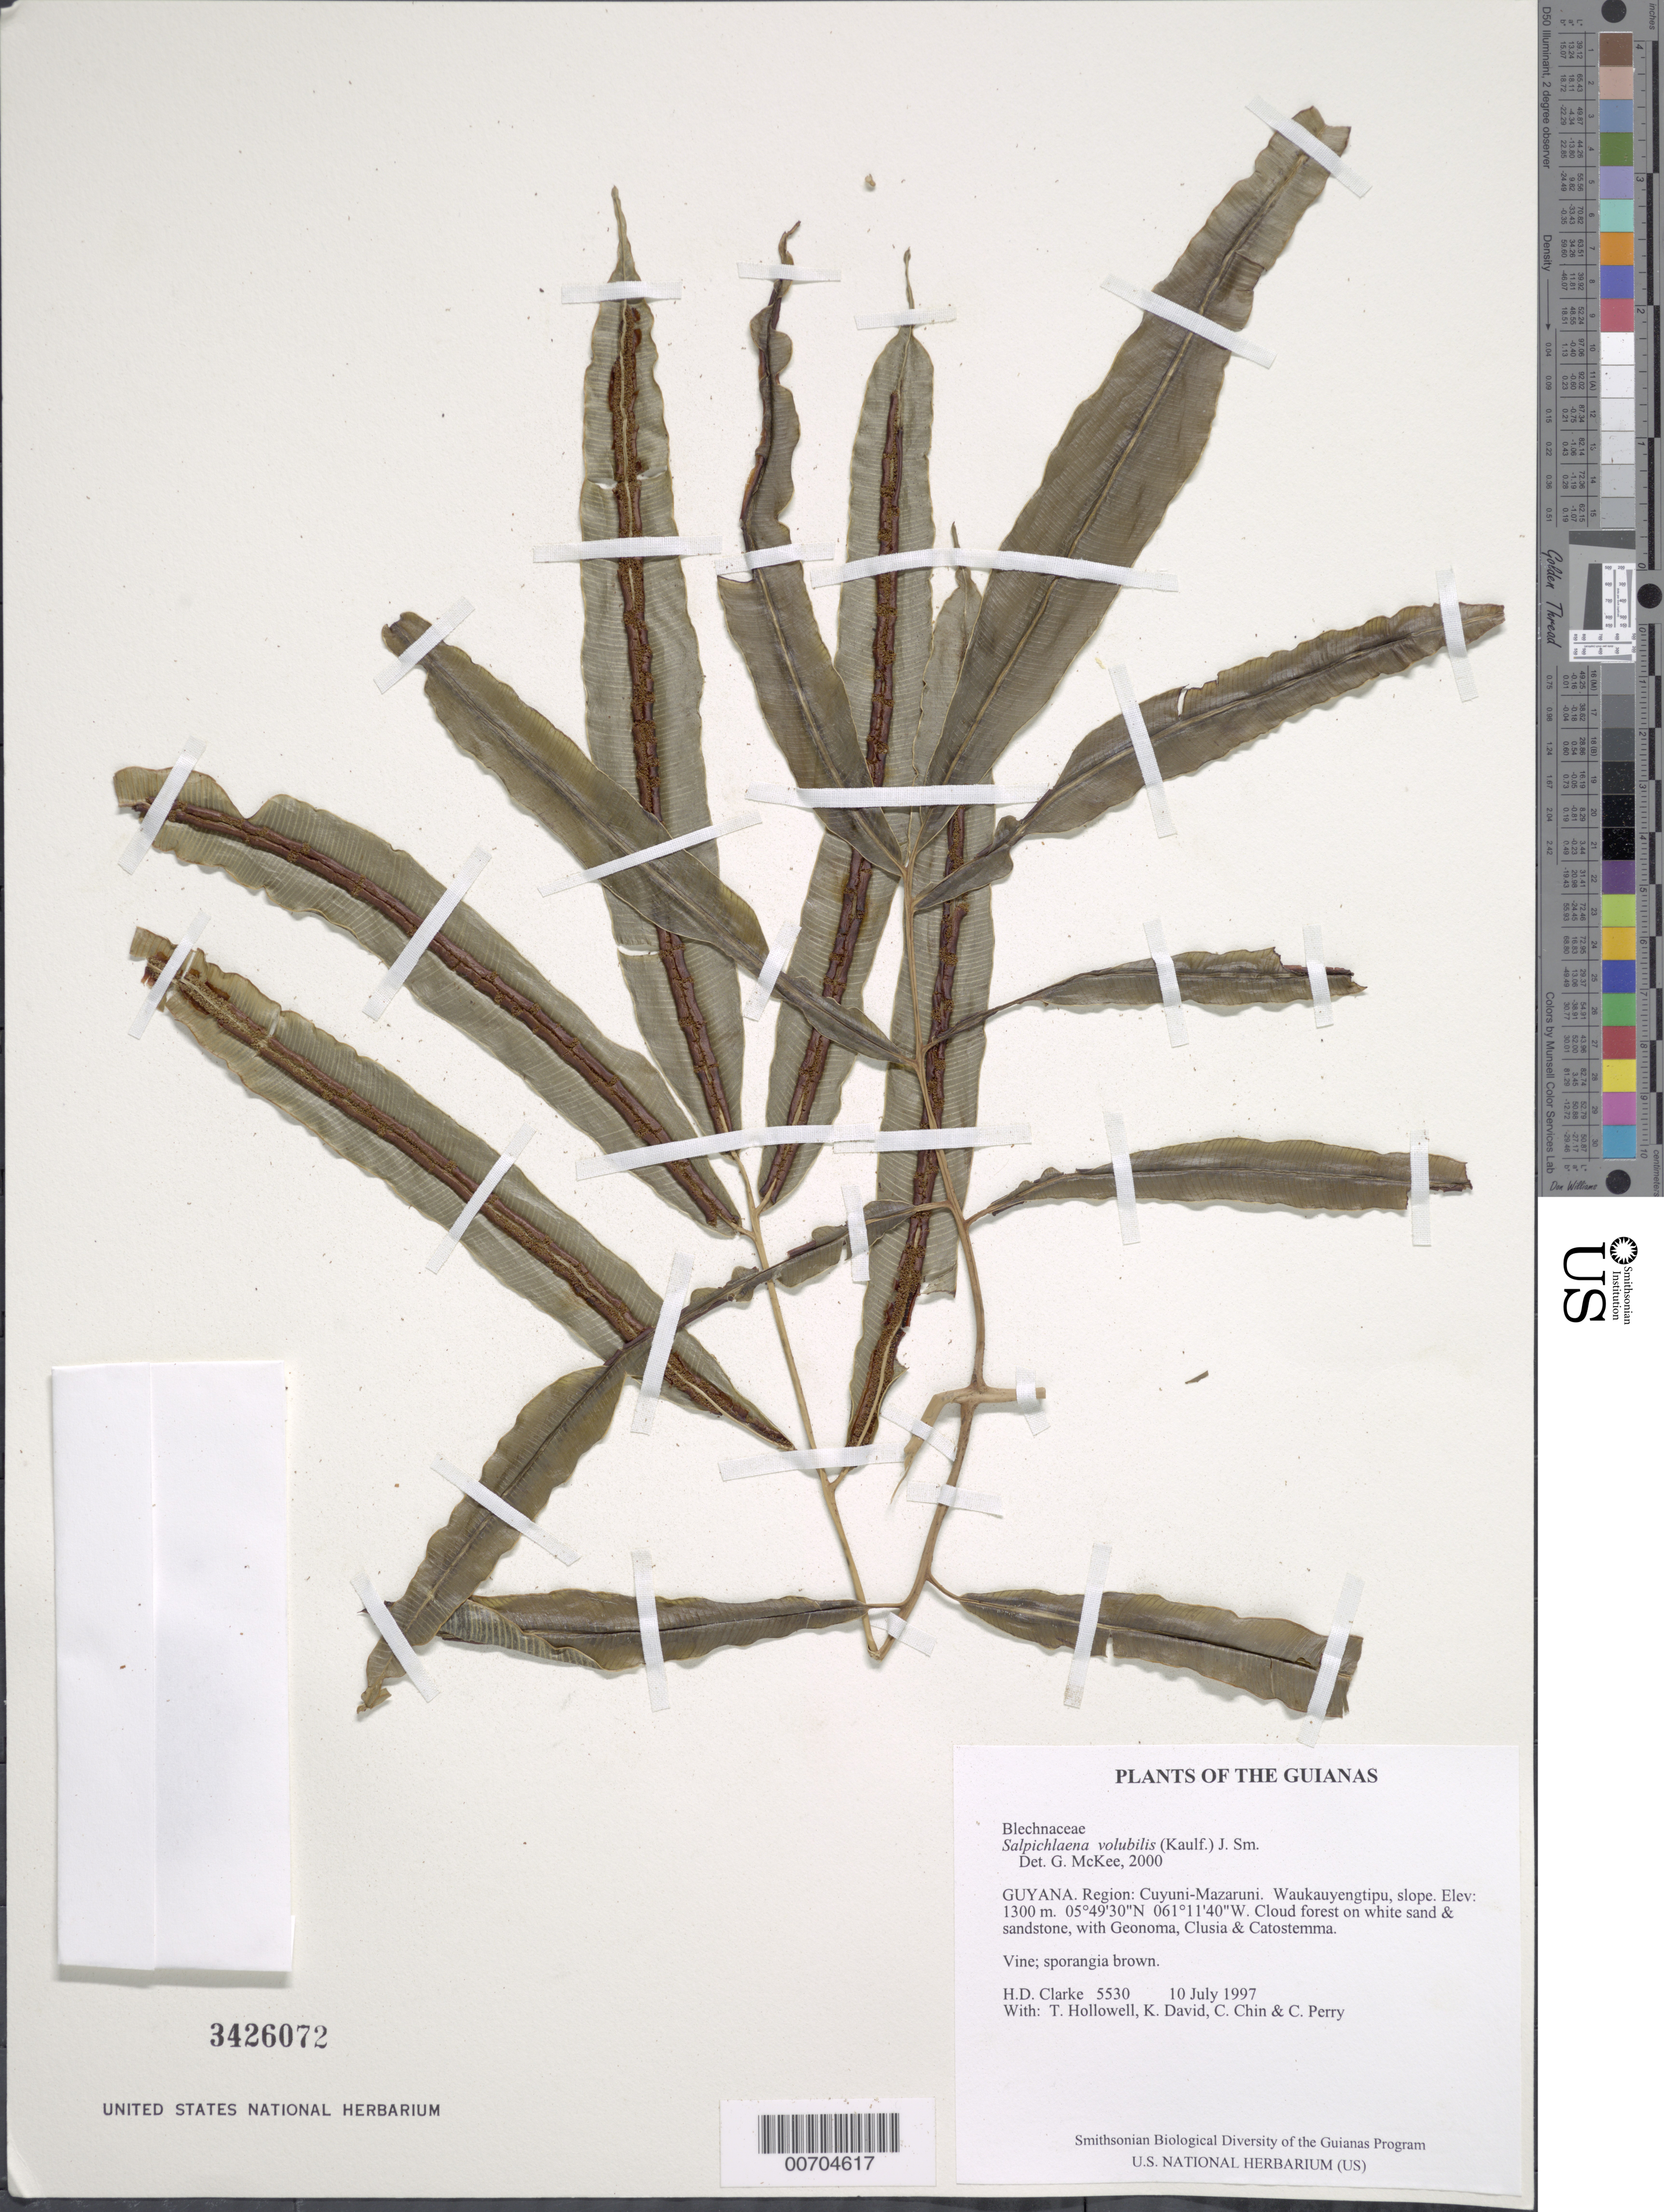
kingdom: Plantae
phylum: Tracheophyta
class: Polypodiopsida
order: Polypodiales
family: Blechnaceae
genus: Salpichlaena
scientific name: Salpichlaena volubilis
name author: (Kaulf.) J. Sm.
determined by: McKee, G. S., (US), NMNH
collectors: H. D. Clarke, T. Hollowell, K. David, C. Chin & C. Perry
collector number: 5530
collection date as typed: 10 July 1997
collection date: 1997-07-10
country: Guyana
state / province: Cuyuni-Mazaruni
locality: Waukauyengtipu, slope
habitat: Cloud forest on white sand & sandstone, with Geonoma, Clusia & Catostemma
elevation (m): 1300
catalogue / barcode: US 3426072